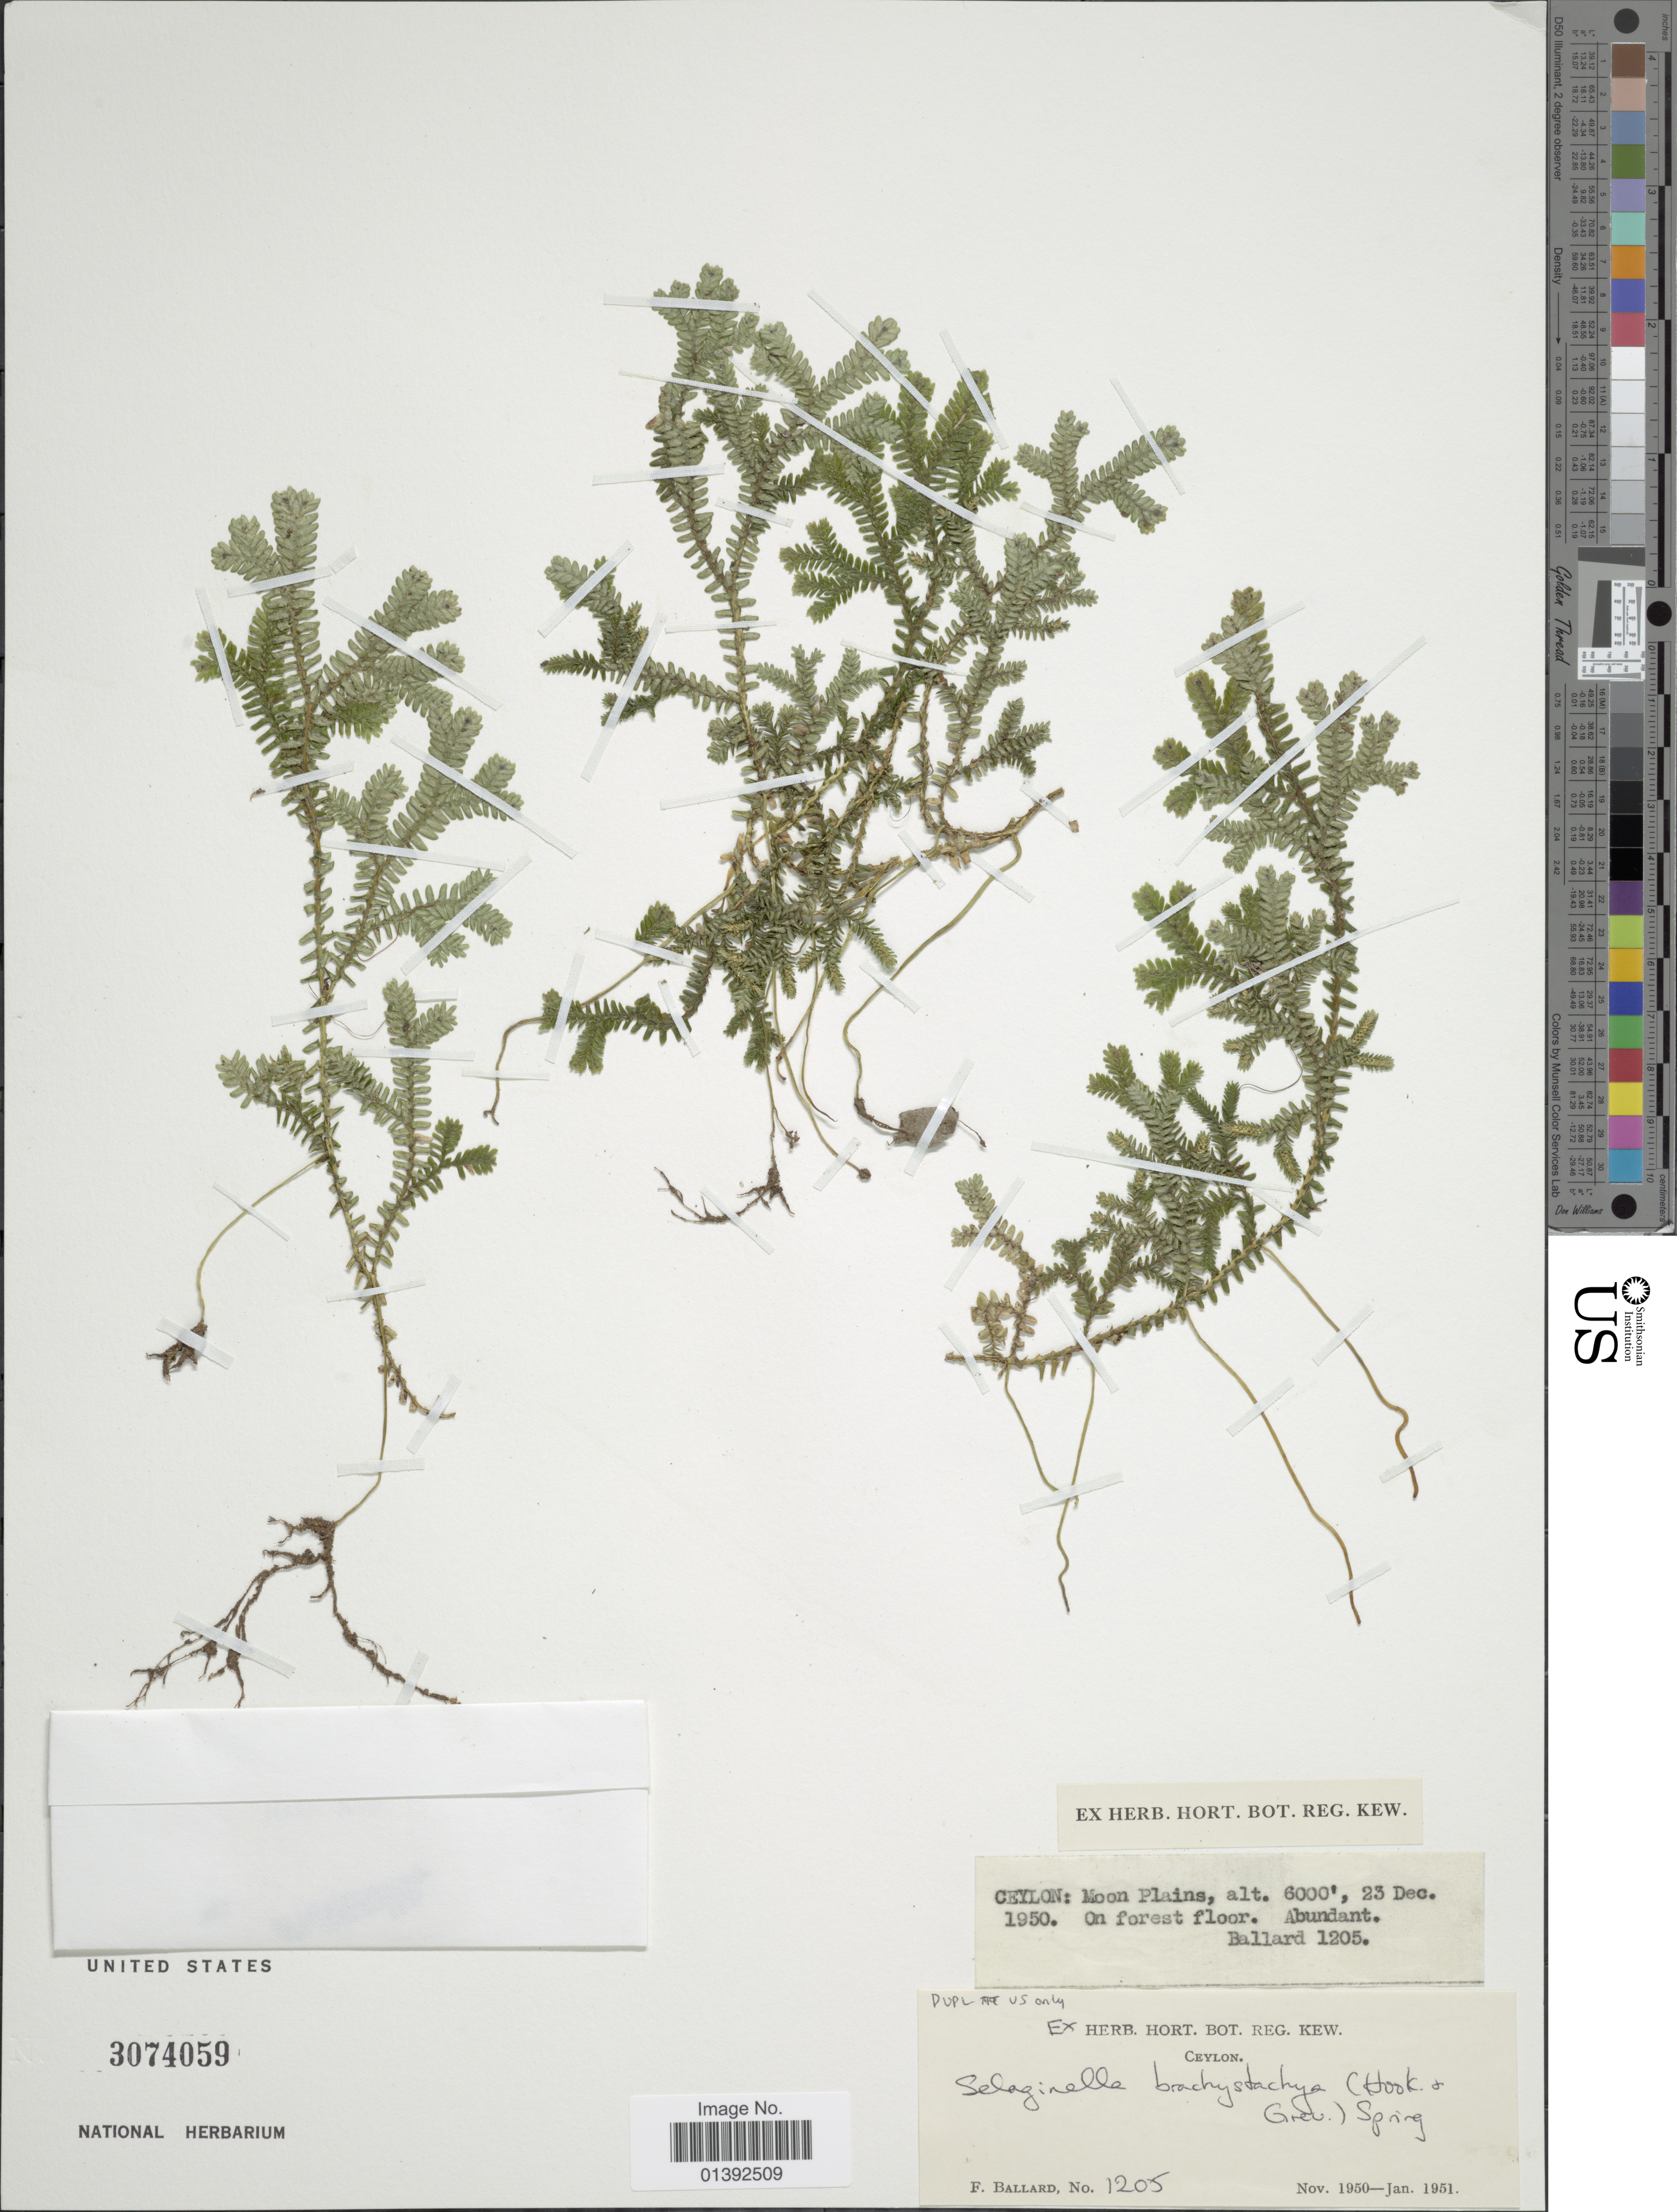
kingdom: Plantae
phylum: Tracheophyta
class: Lycopodiopsida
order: Selaginellales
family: Selaginellaceae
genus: Selaginella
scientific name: Selaginella brachystachya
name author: (Hook. & Grev.) Spring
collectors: F. Ballard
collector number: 1205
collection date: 1950-12-23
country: Sri Lanka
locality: Ceylon: Moon Plains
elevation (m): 1829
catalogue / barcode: US 3074059